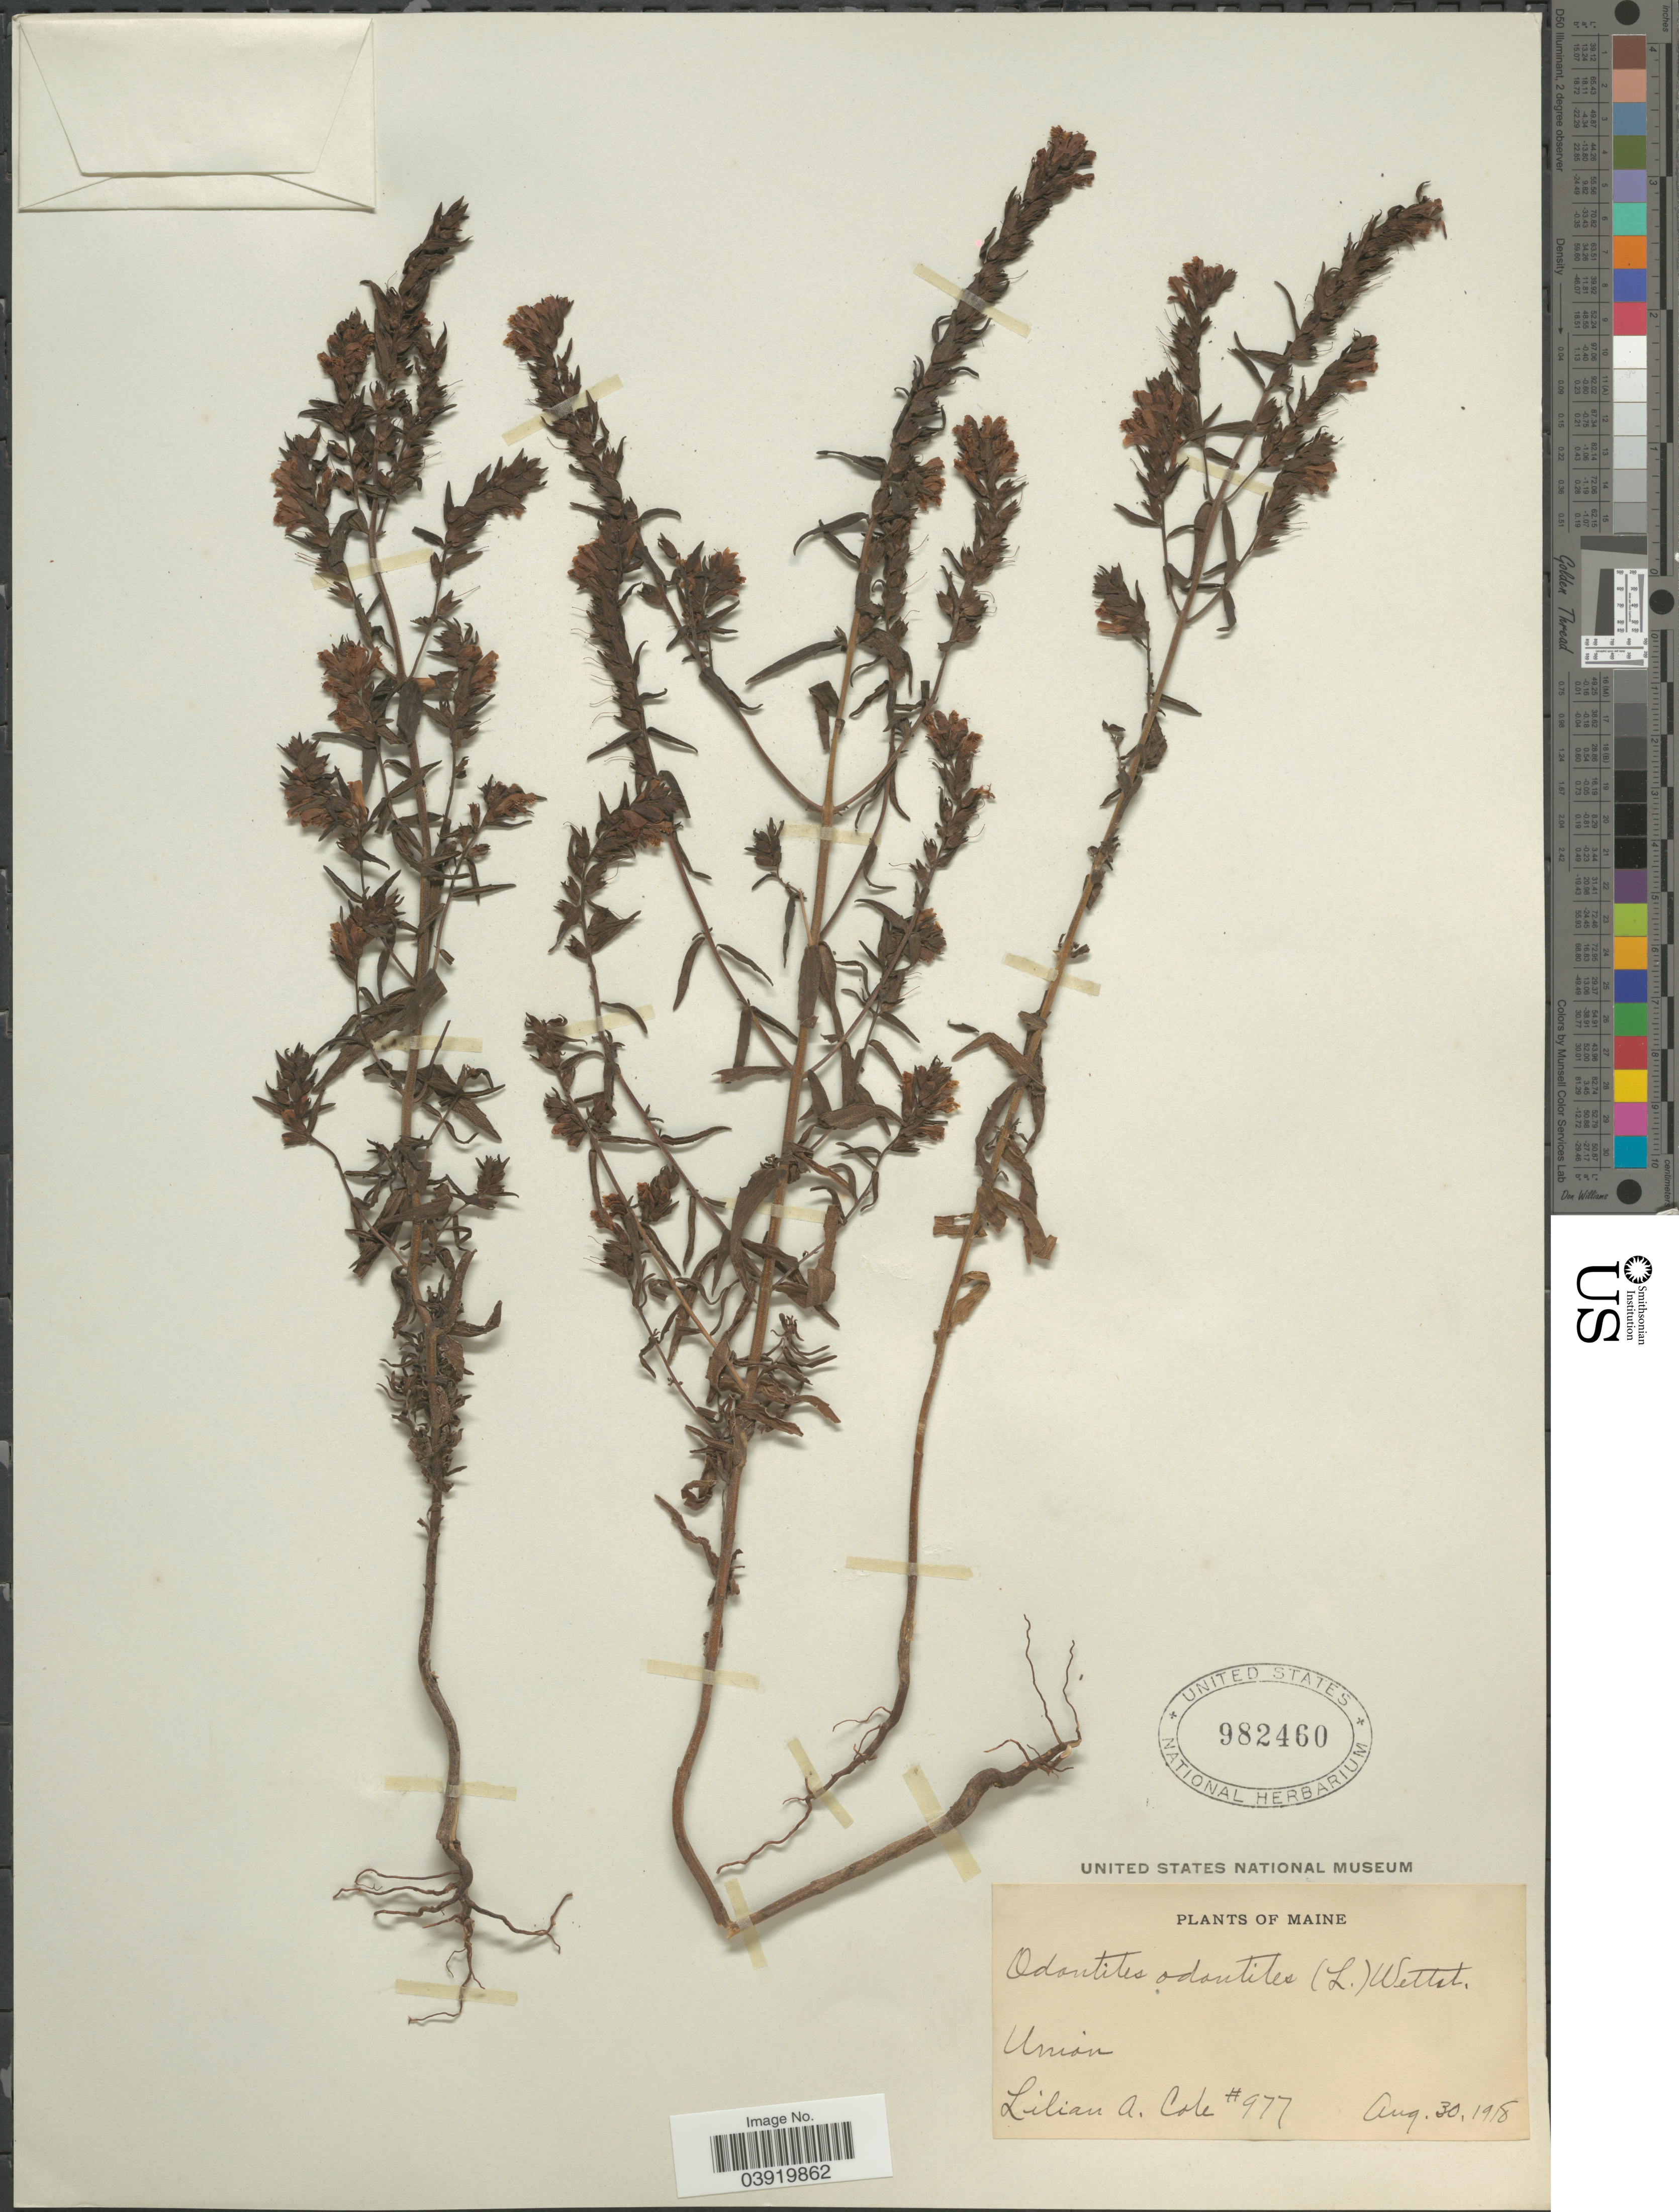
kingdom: Plantae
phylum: Tracheophyta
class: Magnoliopsida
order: Lamiales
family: Orobanchaceae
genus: Odontites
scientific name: Odontites vulgaris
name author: Moench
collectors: L. A. Cole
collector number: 977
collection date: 1918-08-30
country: United States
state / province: Maine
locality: Union.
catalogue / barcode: US 982460